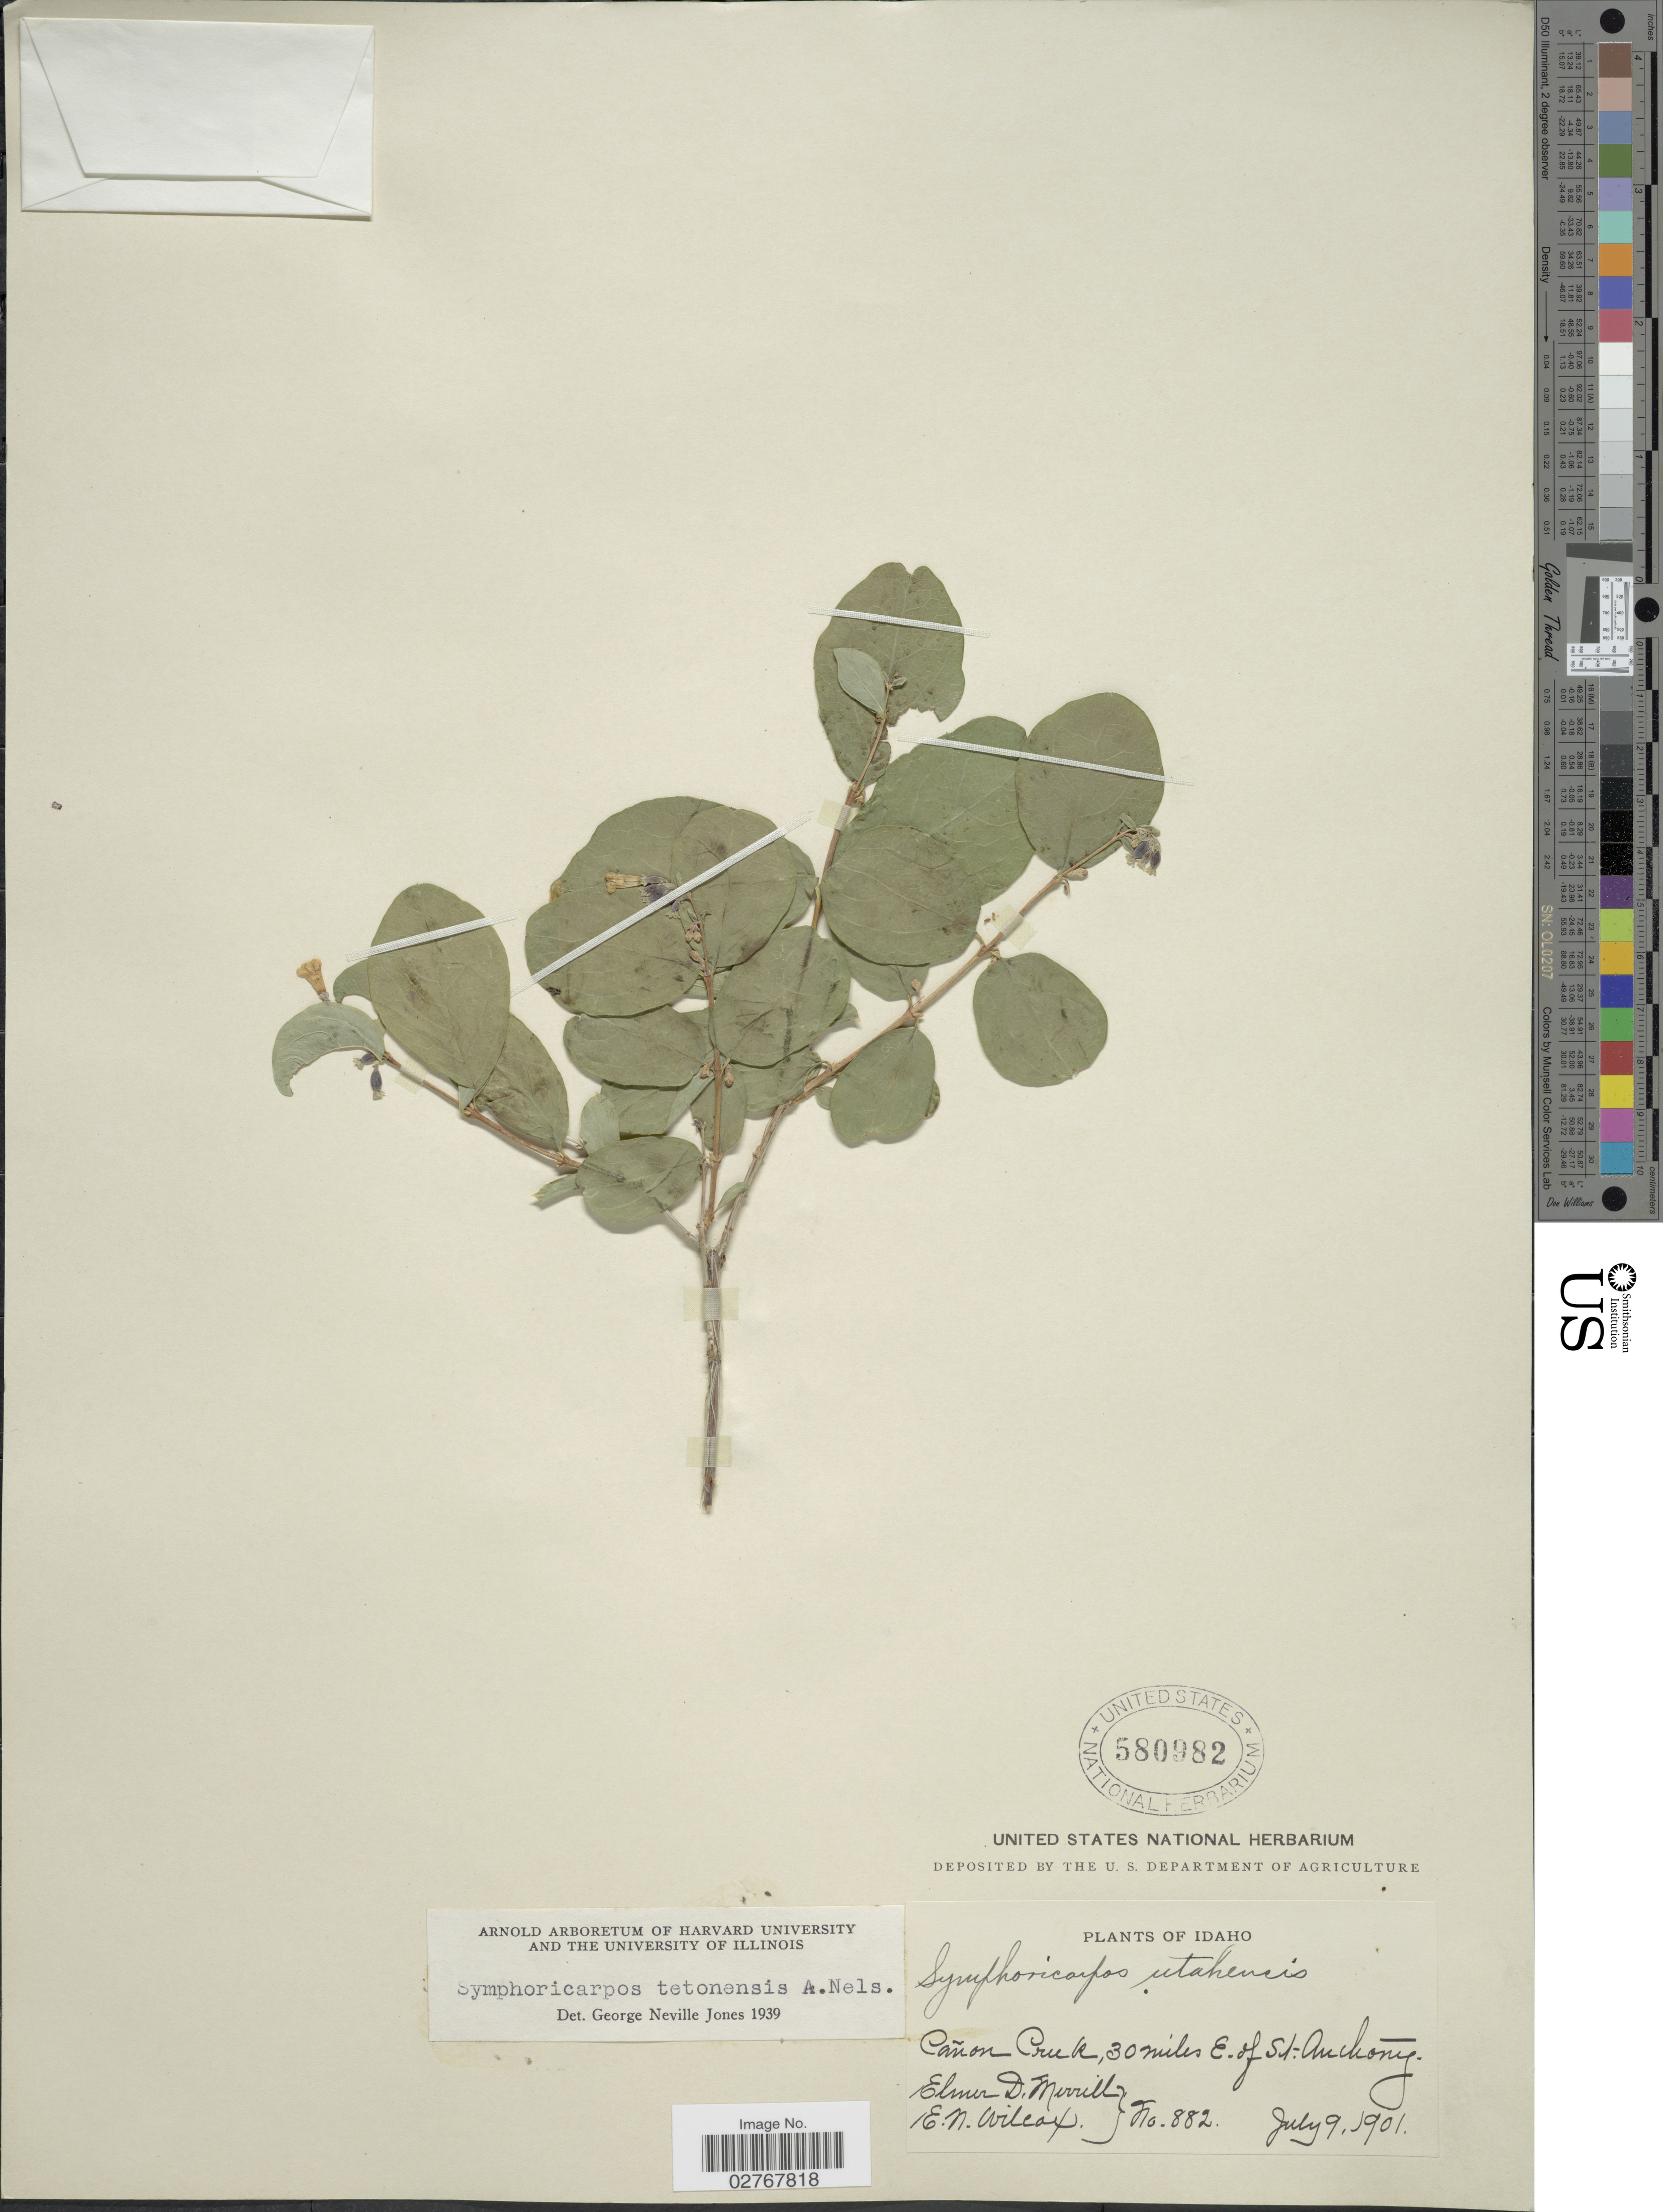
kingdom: Plantae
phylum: Tracheophyta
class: Magnoliopsida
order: Dipsacales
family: Caprifoliaceae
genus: Symphoricarpos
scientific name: Symphoricarpos tetonensis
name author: A. Nelson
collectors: E. D. Merrill & E. Wilcox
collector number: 882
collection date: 1901-07-09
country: United States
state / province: Idaho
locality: Canon Creek, 30 miles E. of St. Anthony.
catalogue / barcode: US 580982